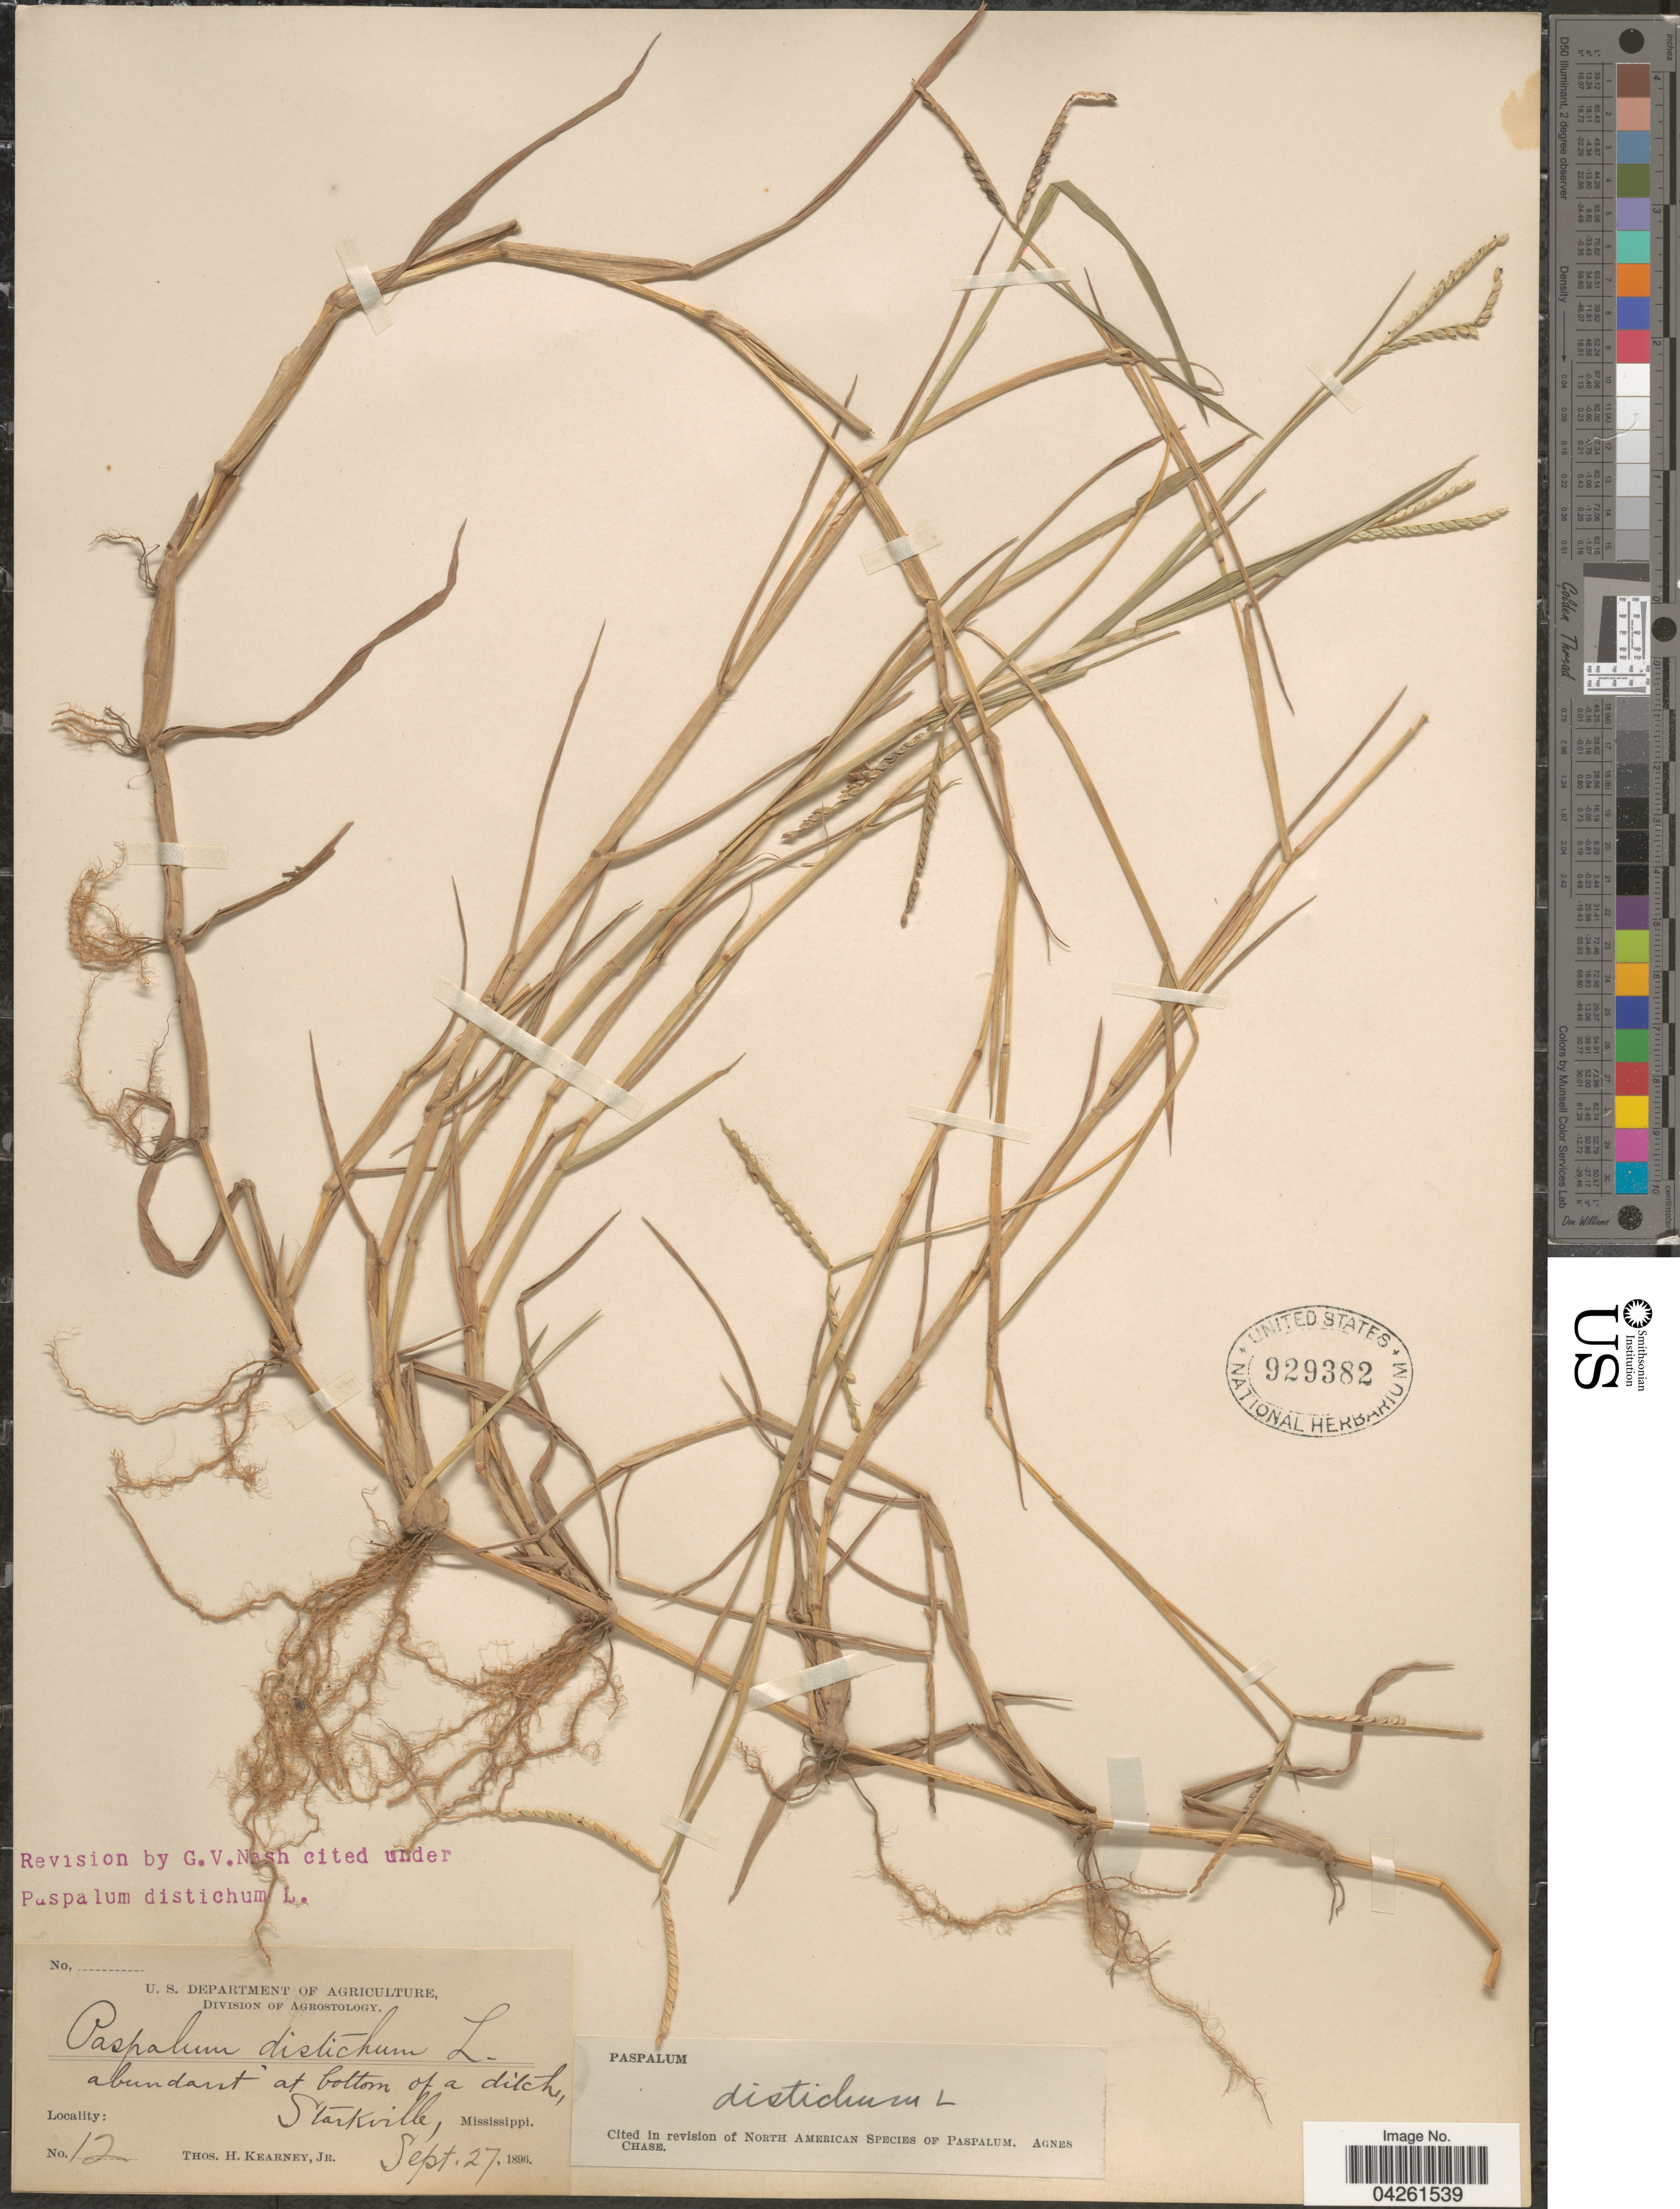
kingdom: Plantae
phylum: Tracheophyta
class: Liliopsida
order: Poales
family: Poaceae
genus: Paspalum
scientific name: Paspalum distichum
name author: L.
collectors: T. H. Kearney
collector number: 12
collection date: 1896-09-27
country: United States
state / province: Mississippi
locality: Starkville.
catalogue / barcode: US 929382